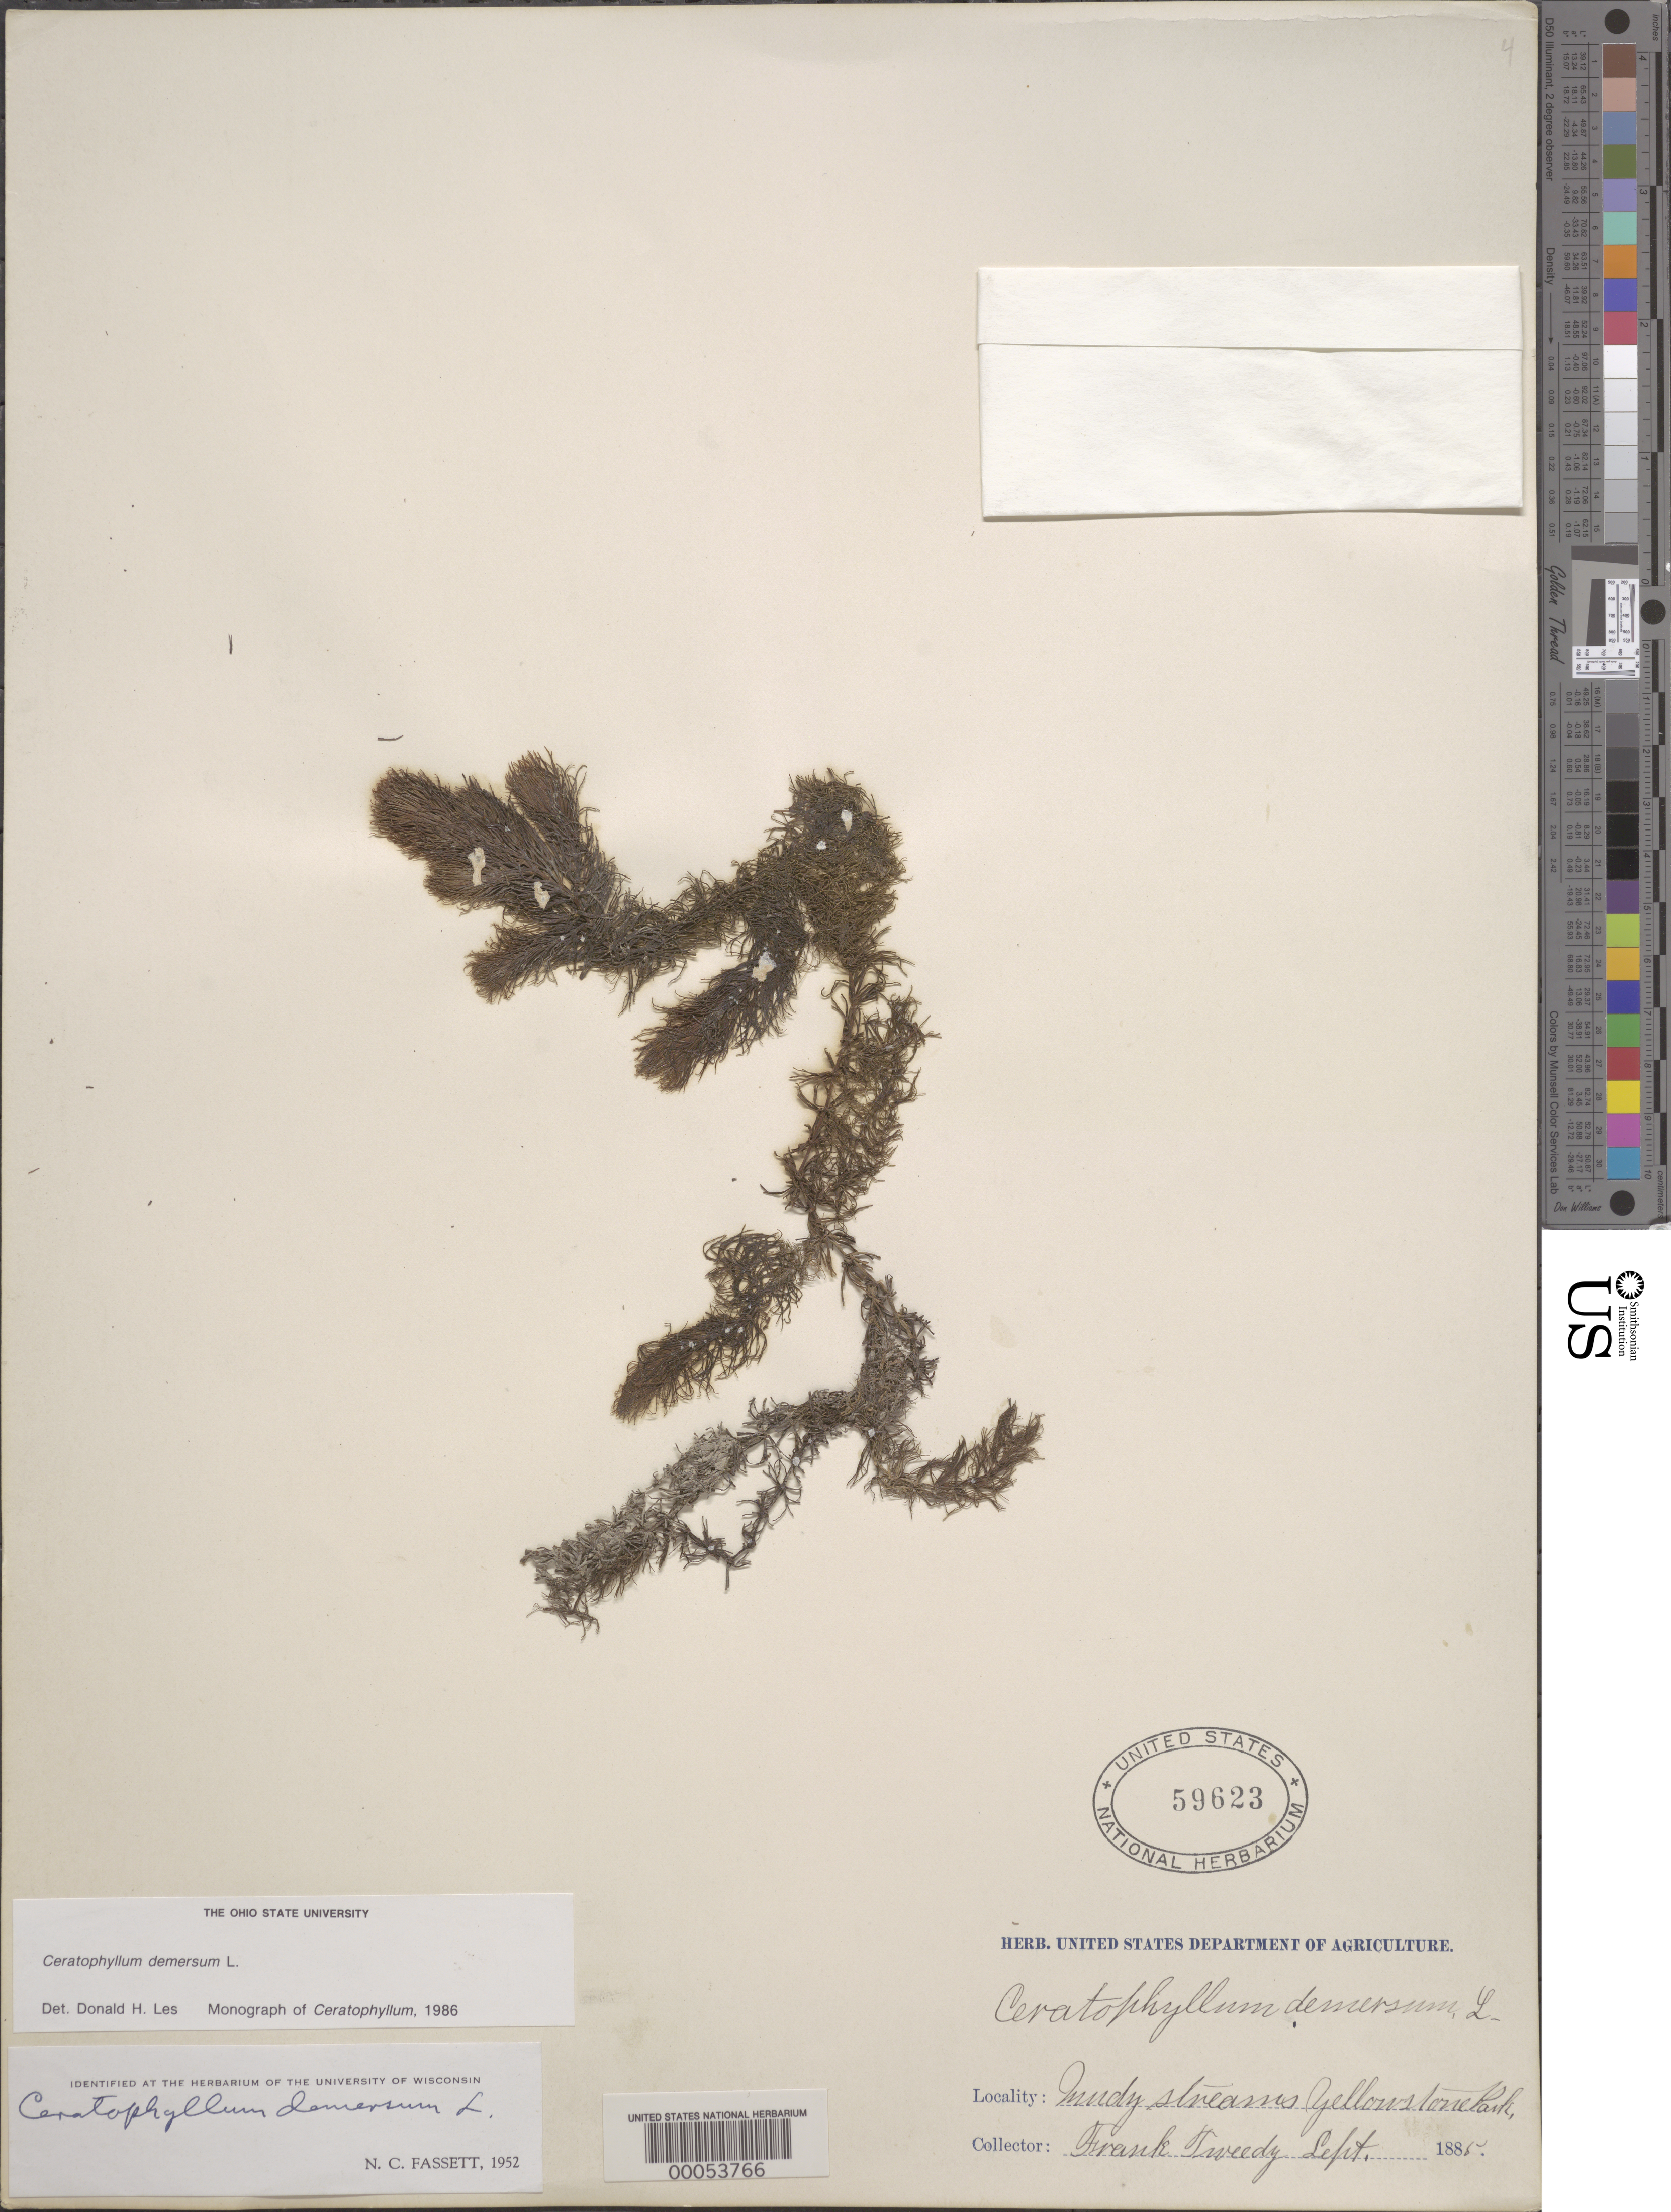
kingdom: Plantae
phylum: Tracheophyta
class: Magnoliopsida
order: Ceratophyllales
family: Ceratophyllaceae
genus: Ceratophyllum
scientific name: Ceratophyllum demersum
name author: L.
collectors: F. Tweedy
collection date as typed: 1885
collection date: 1885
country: United States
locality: Muddy streams, yellowstone park [= yellowstone national park?]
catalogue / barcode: US 596232